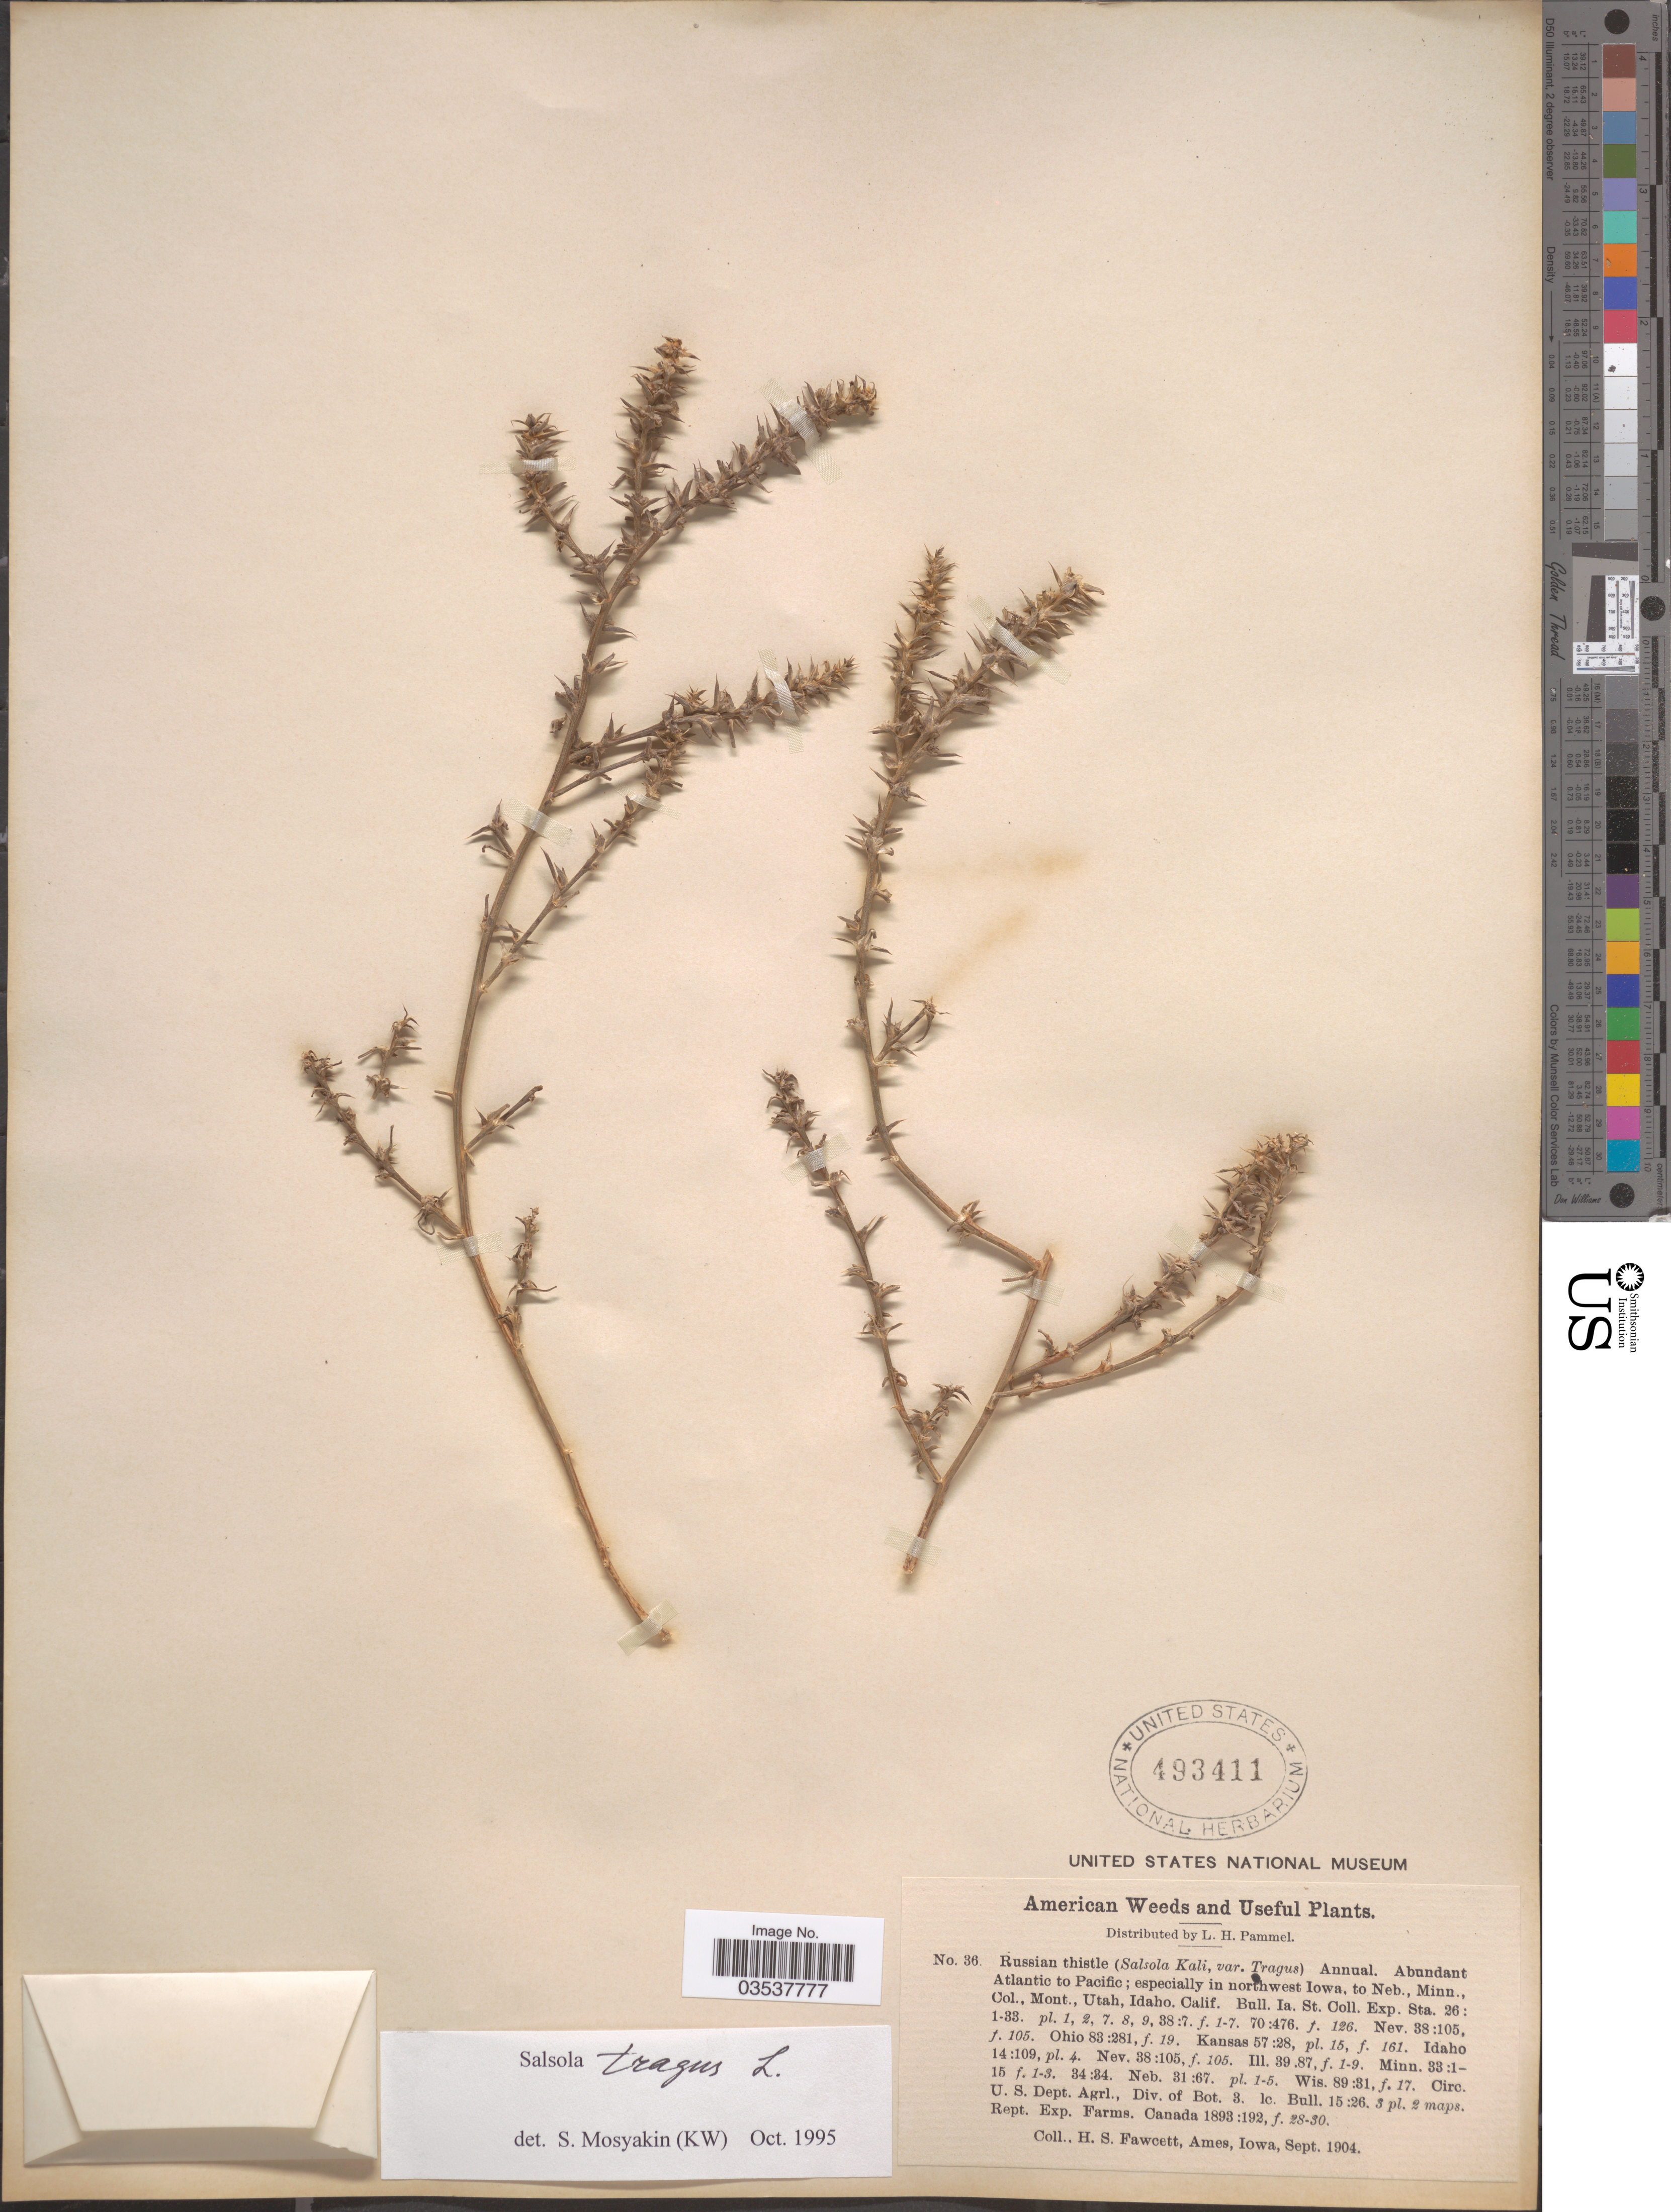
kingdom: Plantae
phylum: Tracheophyta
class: Magnoliopsida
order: Caryophyllales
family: Amaranthaceae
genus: Salsola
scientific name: Salsola pestifer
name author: A. Nelson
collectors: H. Fawcett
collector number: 36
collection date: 1904-09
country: United States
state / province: Iowa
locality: Ames.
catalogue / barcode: US 493411